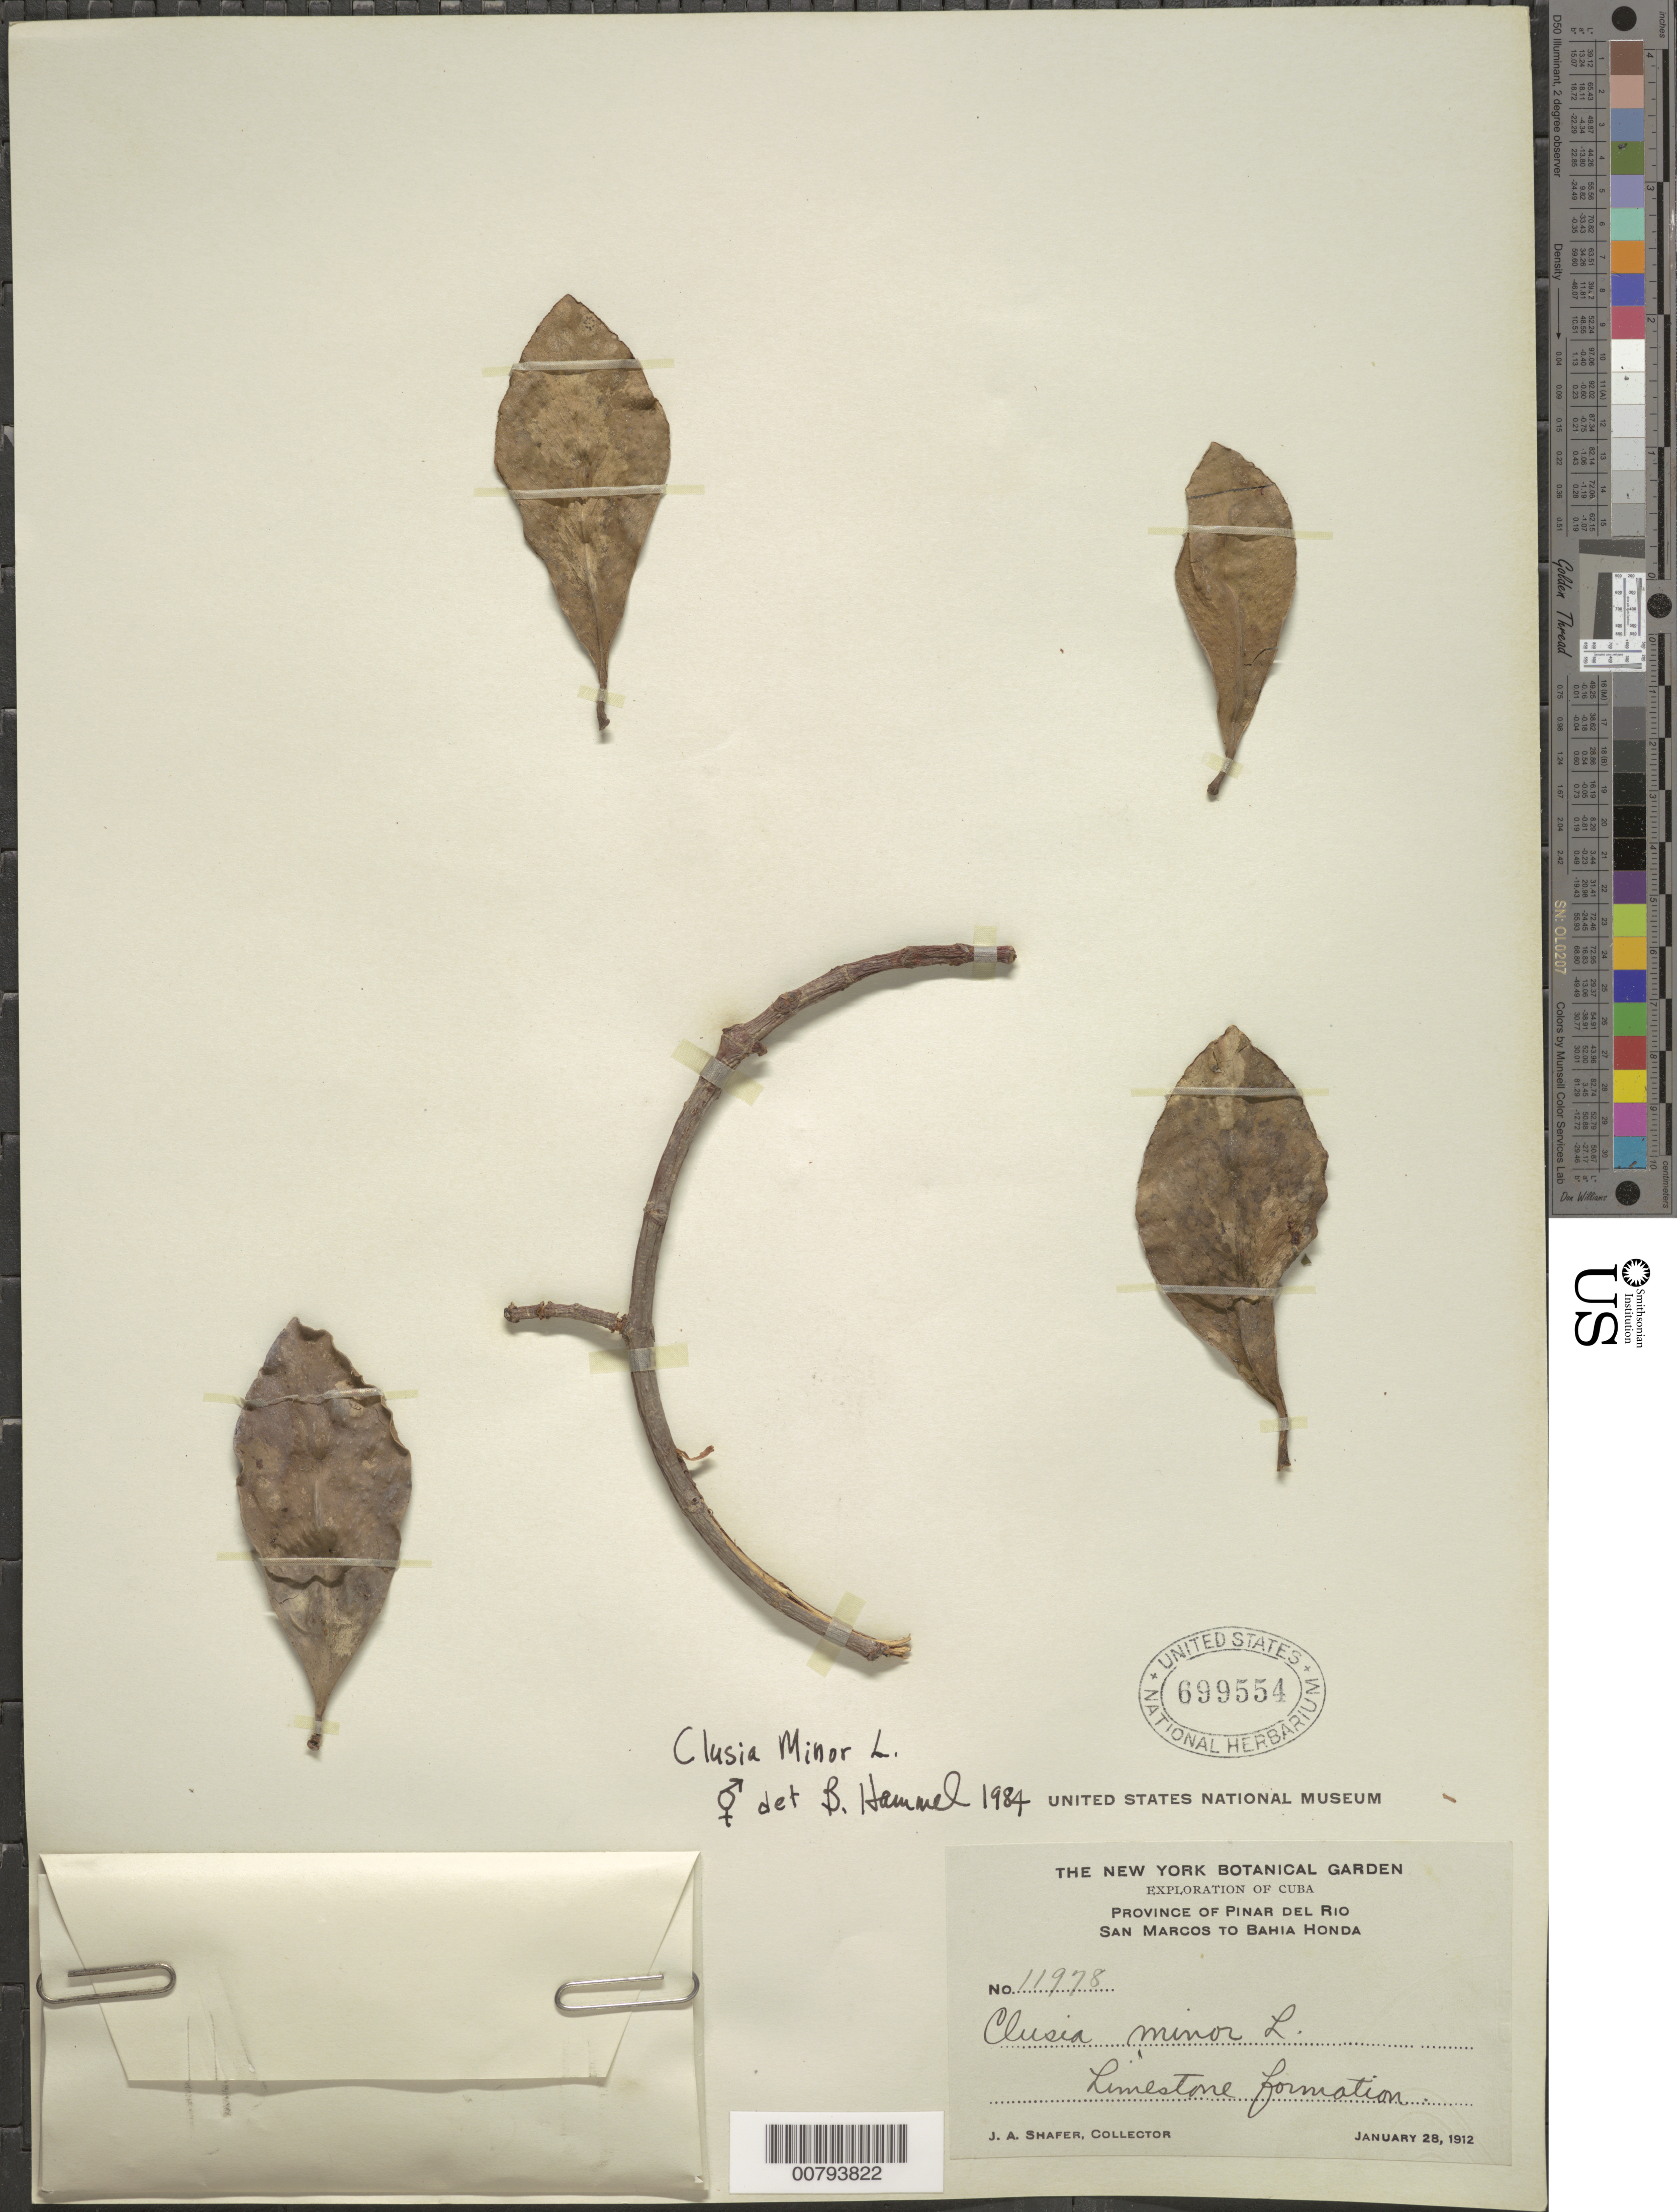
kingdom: Plantae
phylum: Tracheophyta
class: Magnoliopsida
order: Malpighiales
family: Clusiaceae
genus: Clusia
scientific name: Clusia minor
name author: L.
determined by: Hammel, Barry E., (MO), Missouri Botanical Garden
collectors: J. A. Shafer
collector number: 11978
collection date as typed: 28 Jan 1912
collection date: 1912-01-28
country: Cuba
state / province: Pinar del Río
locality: San Marcos to Bahia Honda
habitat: Limestone formation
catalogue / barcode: US 699554